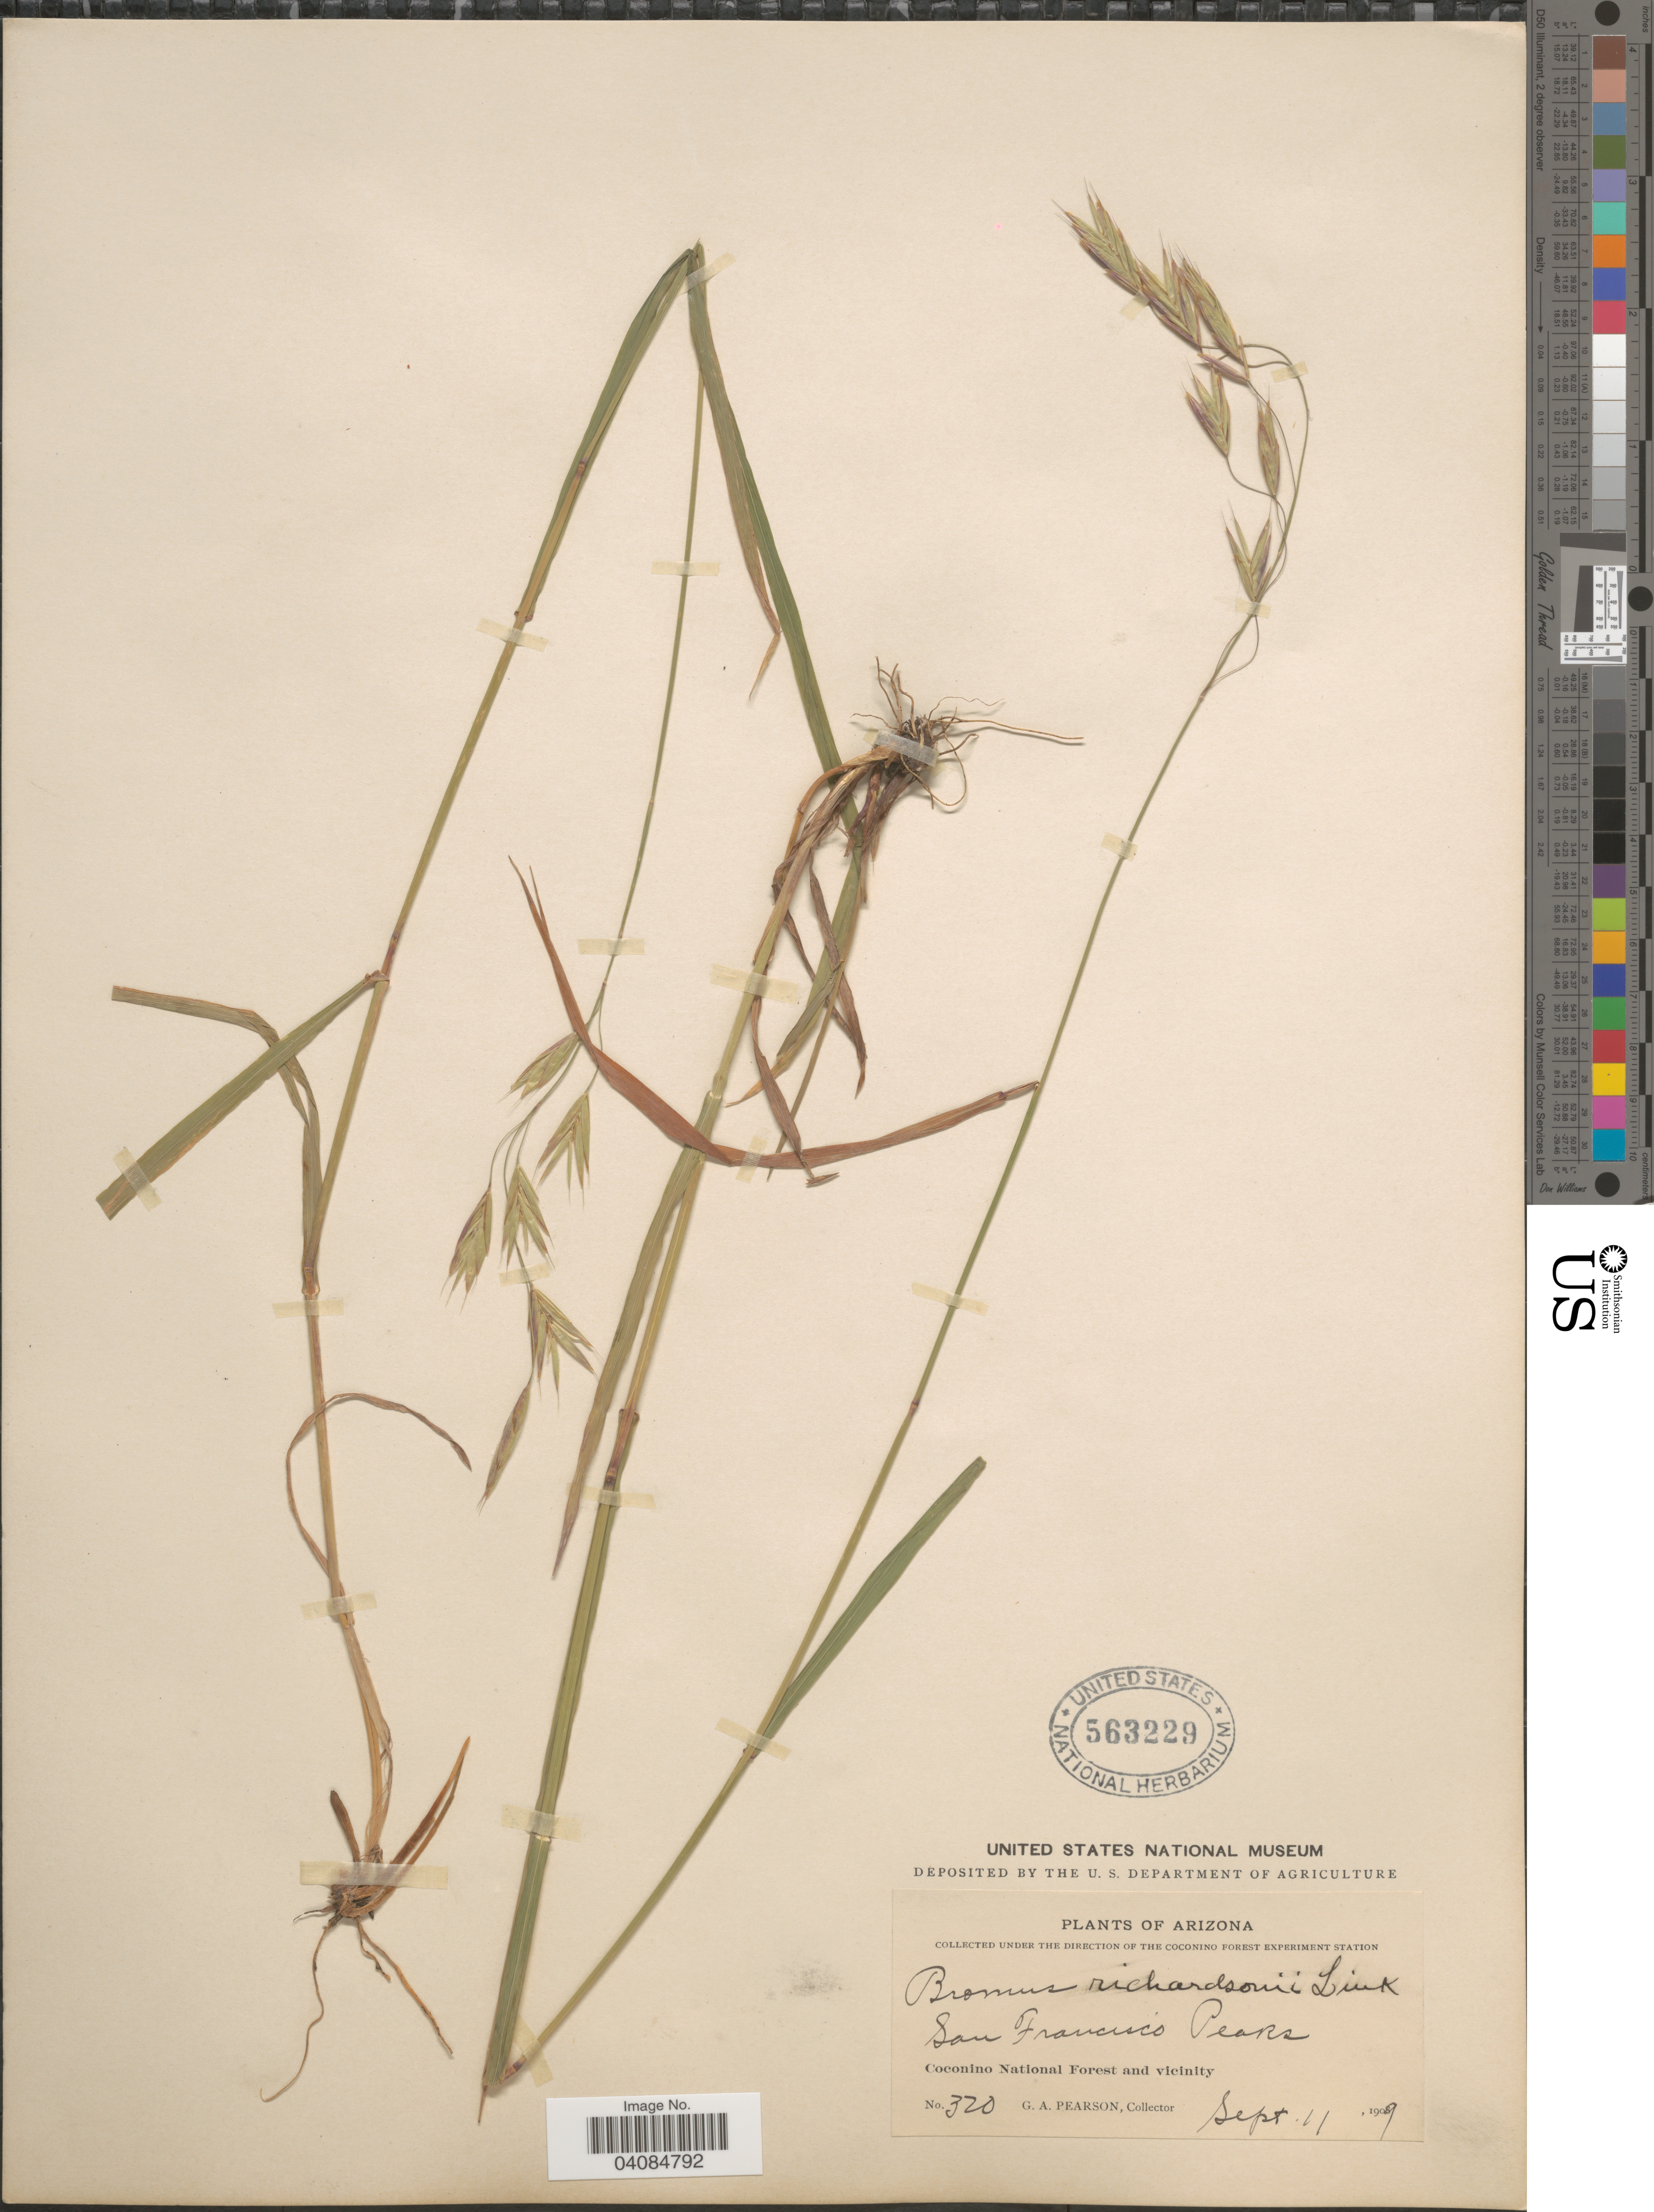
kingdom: Plantae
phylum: Tracheophyta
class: Liliopsida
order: Poales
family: Poaceae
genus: Bromus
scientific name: Bromus richardsonii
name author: Link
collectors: G. Pearson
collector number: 320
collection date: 1909-09-11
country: United States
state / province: Arizona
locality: Coconino Forest Experiment Station. San Francisco Peaks. Coconino National Forest and vicinity.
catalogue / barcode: US 563229